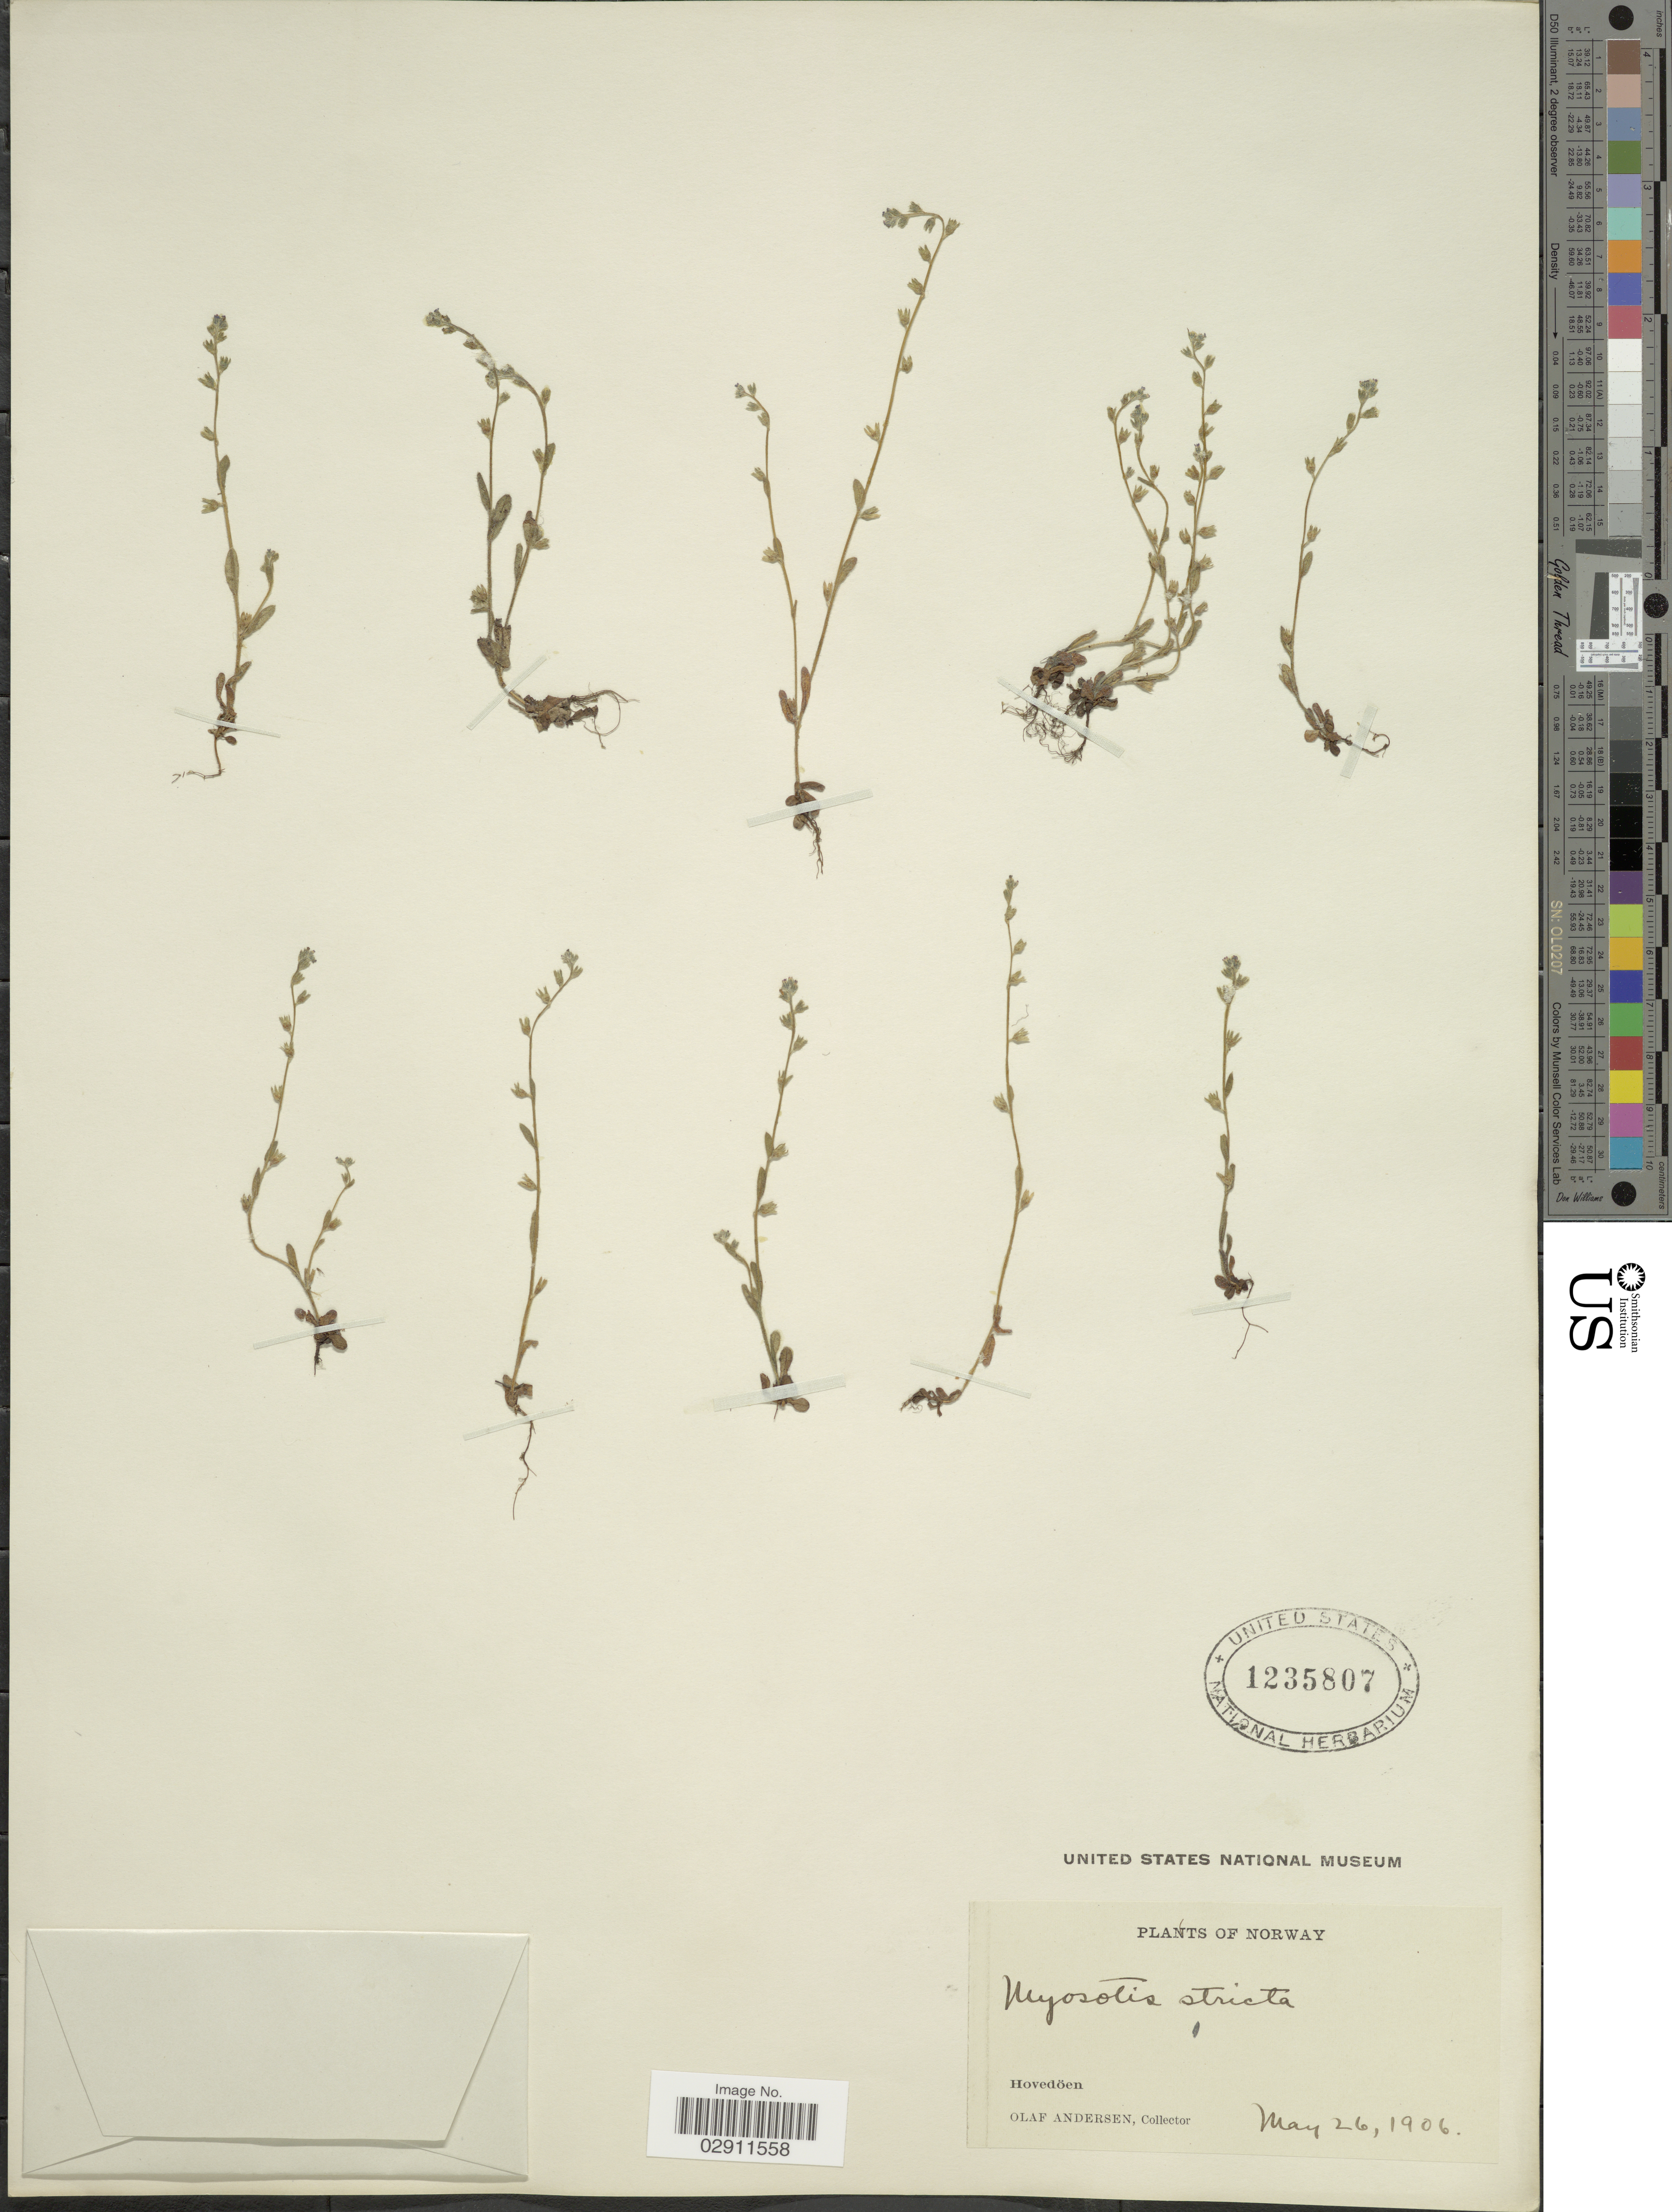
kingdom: Plantae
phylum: Tracheophyta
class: Magnoliopsida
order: Boraginales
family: Boraginaceae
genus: Myosotis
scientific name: Myosotis stricta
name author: Link ex Roem. & Schult.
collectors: O. Andersen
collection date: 1906-05-26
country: Norway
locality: Hovedöen.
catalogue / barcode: US 1235807